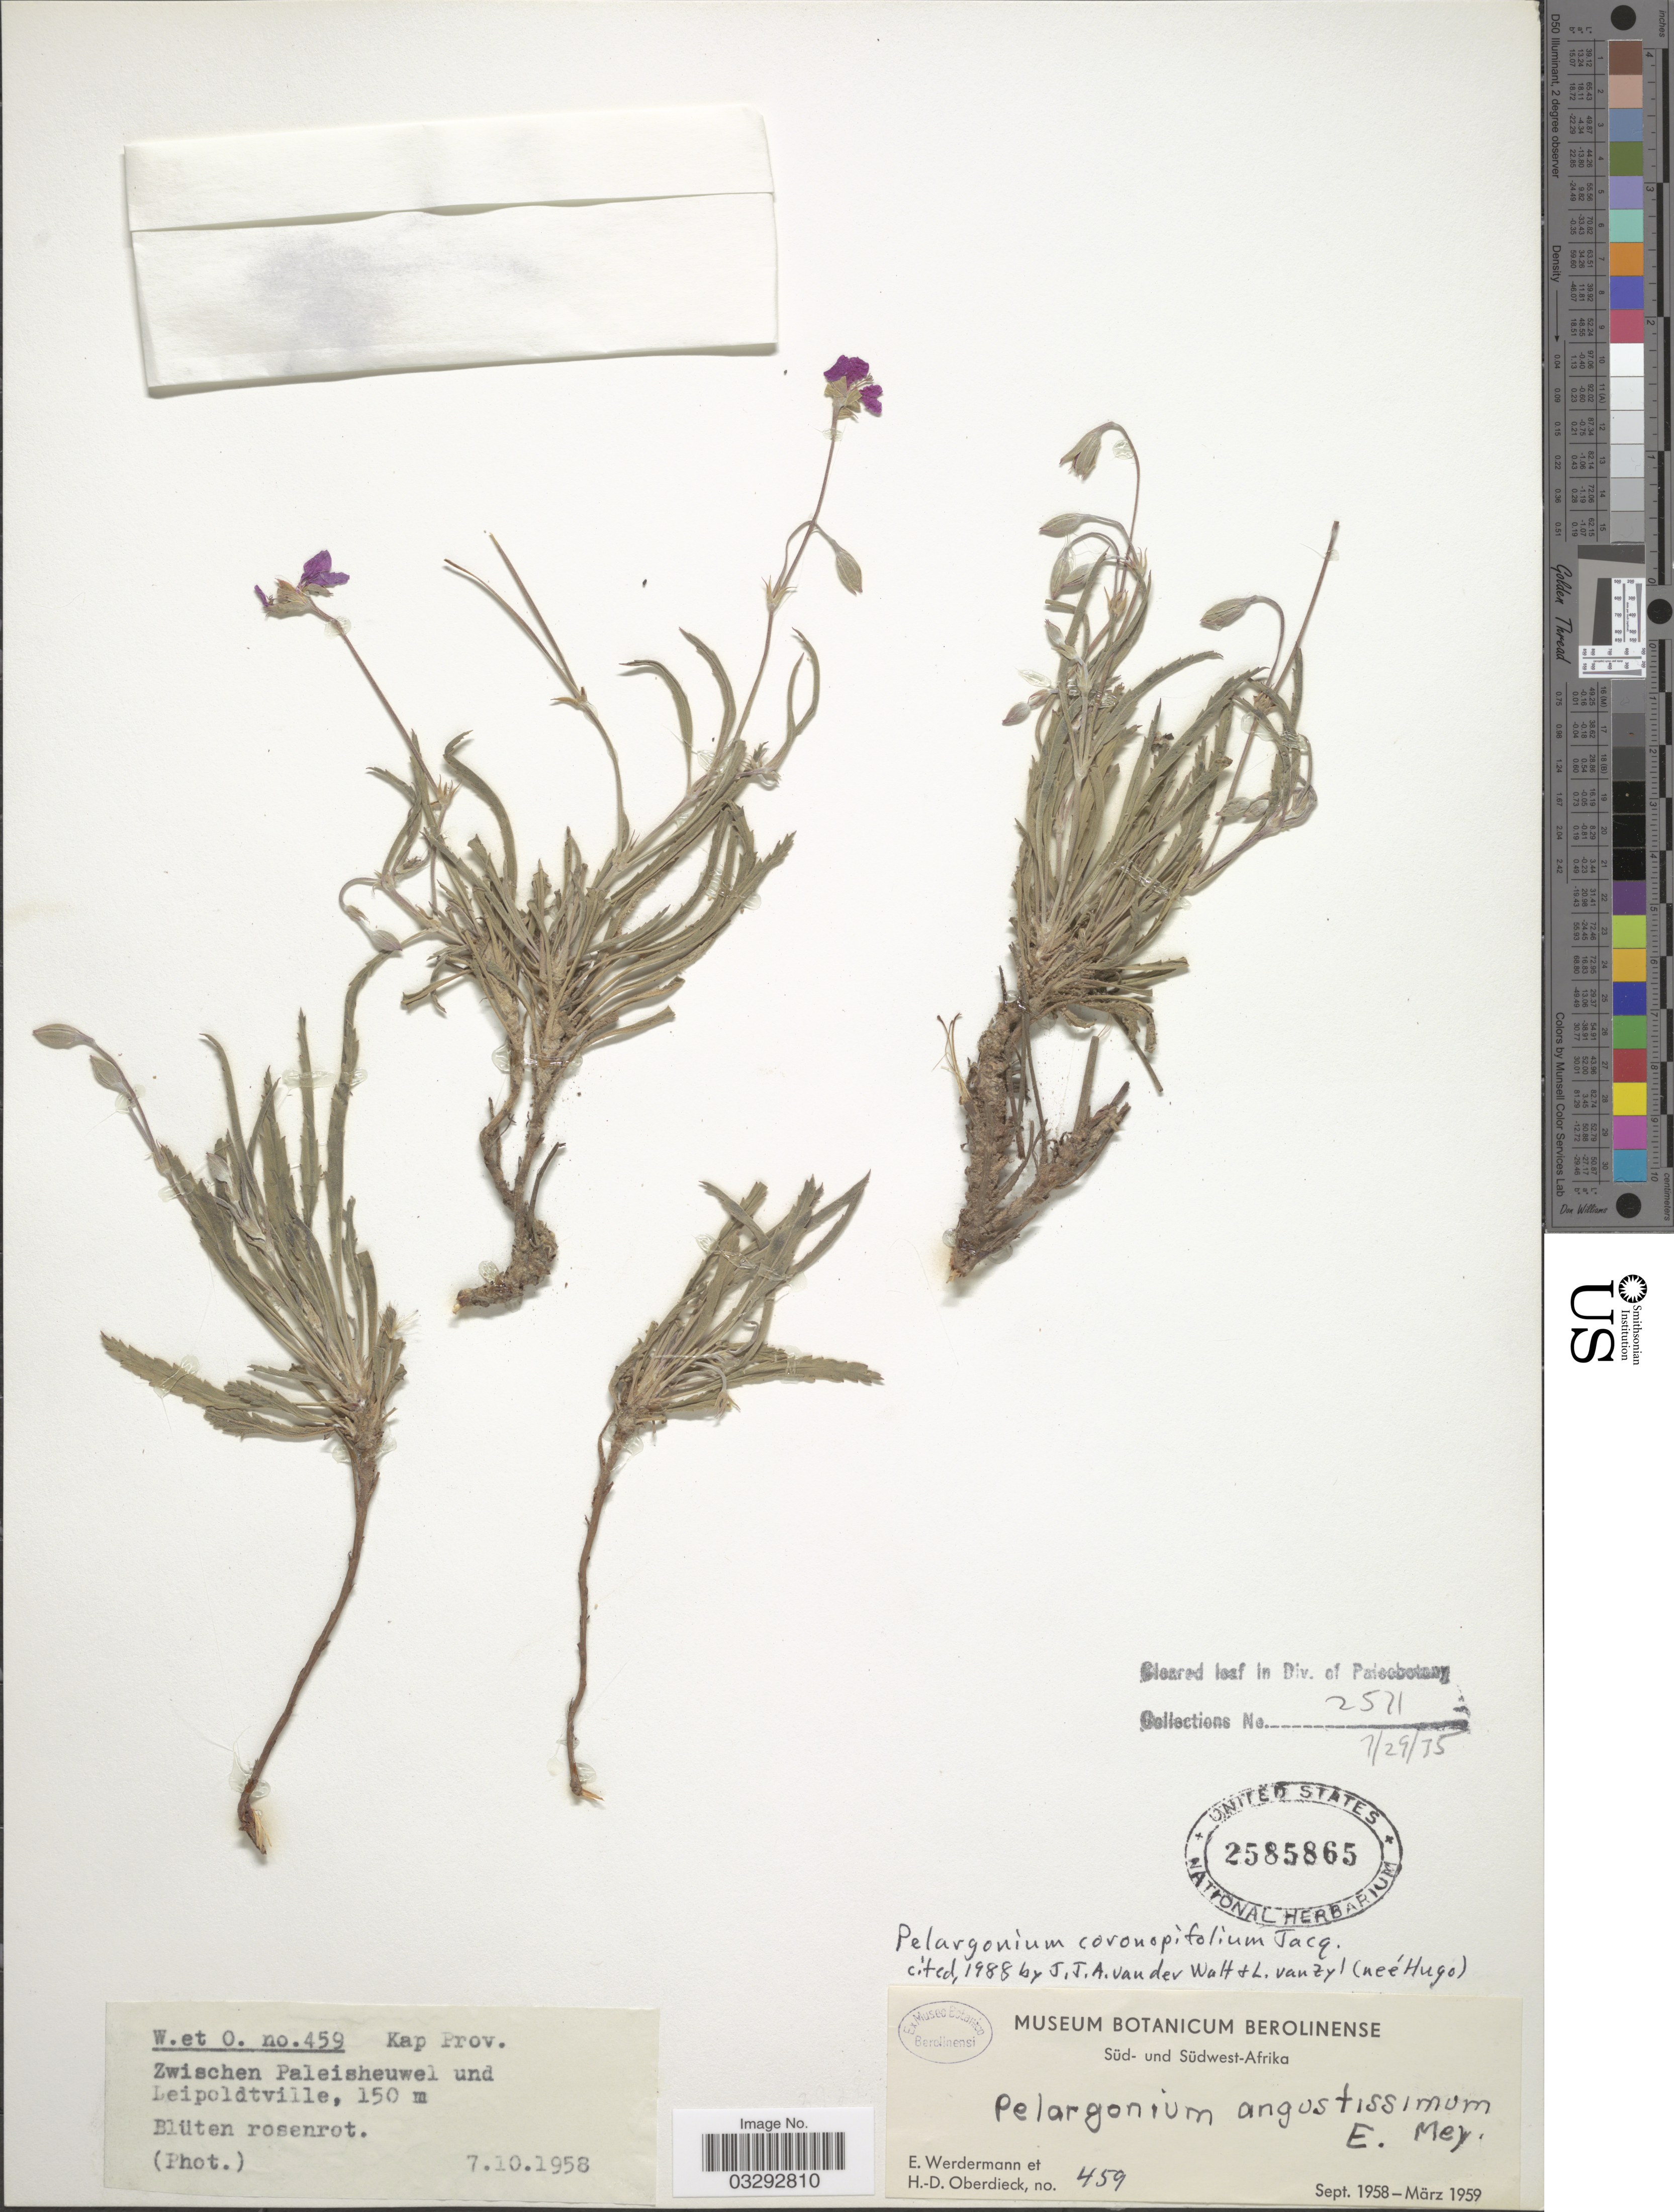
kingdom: Plantae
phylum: Tracheophyta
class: Magnoliopsida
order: Geraniales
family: Geraniaceae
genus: Pelargonium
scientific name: Pelargonium coronopifolium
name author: Jacq.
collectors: E. Werdermann & H. Oberdieck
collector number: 459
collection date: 1958-10-07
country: South Africa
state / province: Western Cape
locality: Kap Prov., Zwischen Paleisheuvel und Leipoldtville.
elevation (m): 150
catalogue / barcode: US 2585865